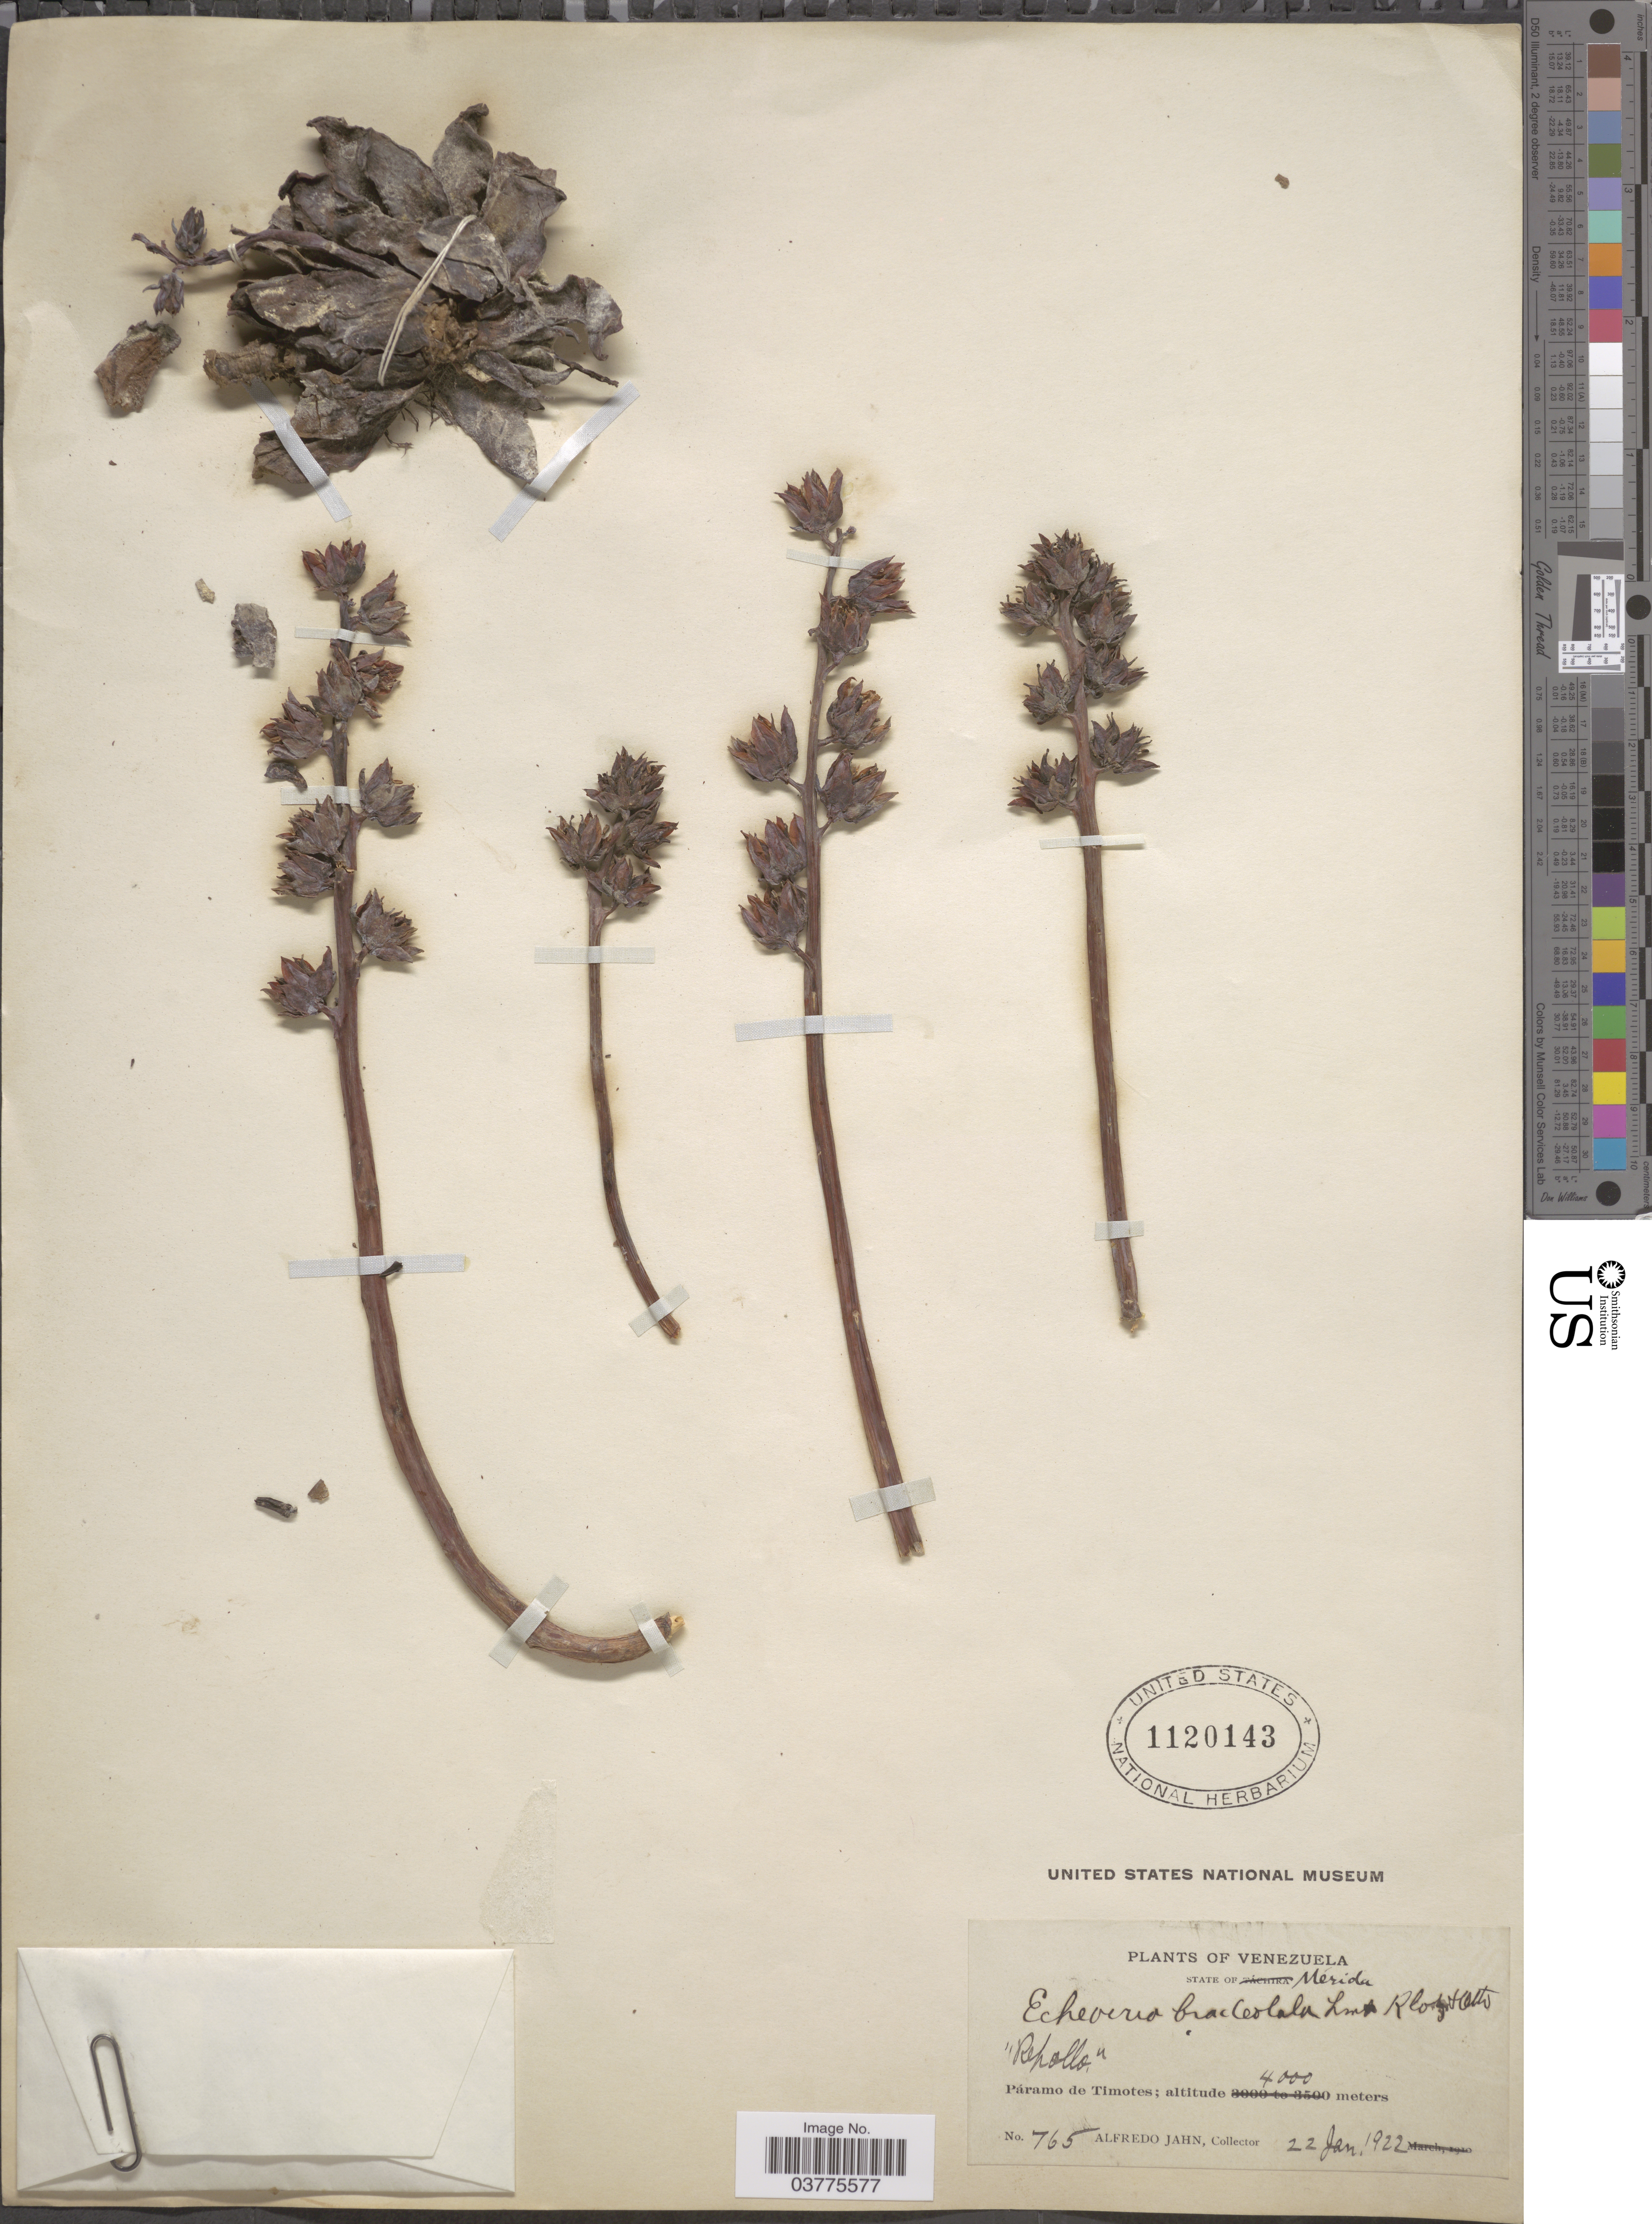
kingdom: Plantae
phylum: Tracheophyta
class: Magnoliopsida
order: Saxifragales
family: Crassulaceae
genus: Echeveria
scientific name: Echeveria bracteolata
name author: Link et al.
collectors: A. Jahn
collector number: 765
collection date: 1922-01-22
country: Venezuela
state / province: Merida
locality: Páramo de Timotes.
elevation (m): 4000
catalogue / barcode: US 1120143